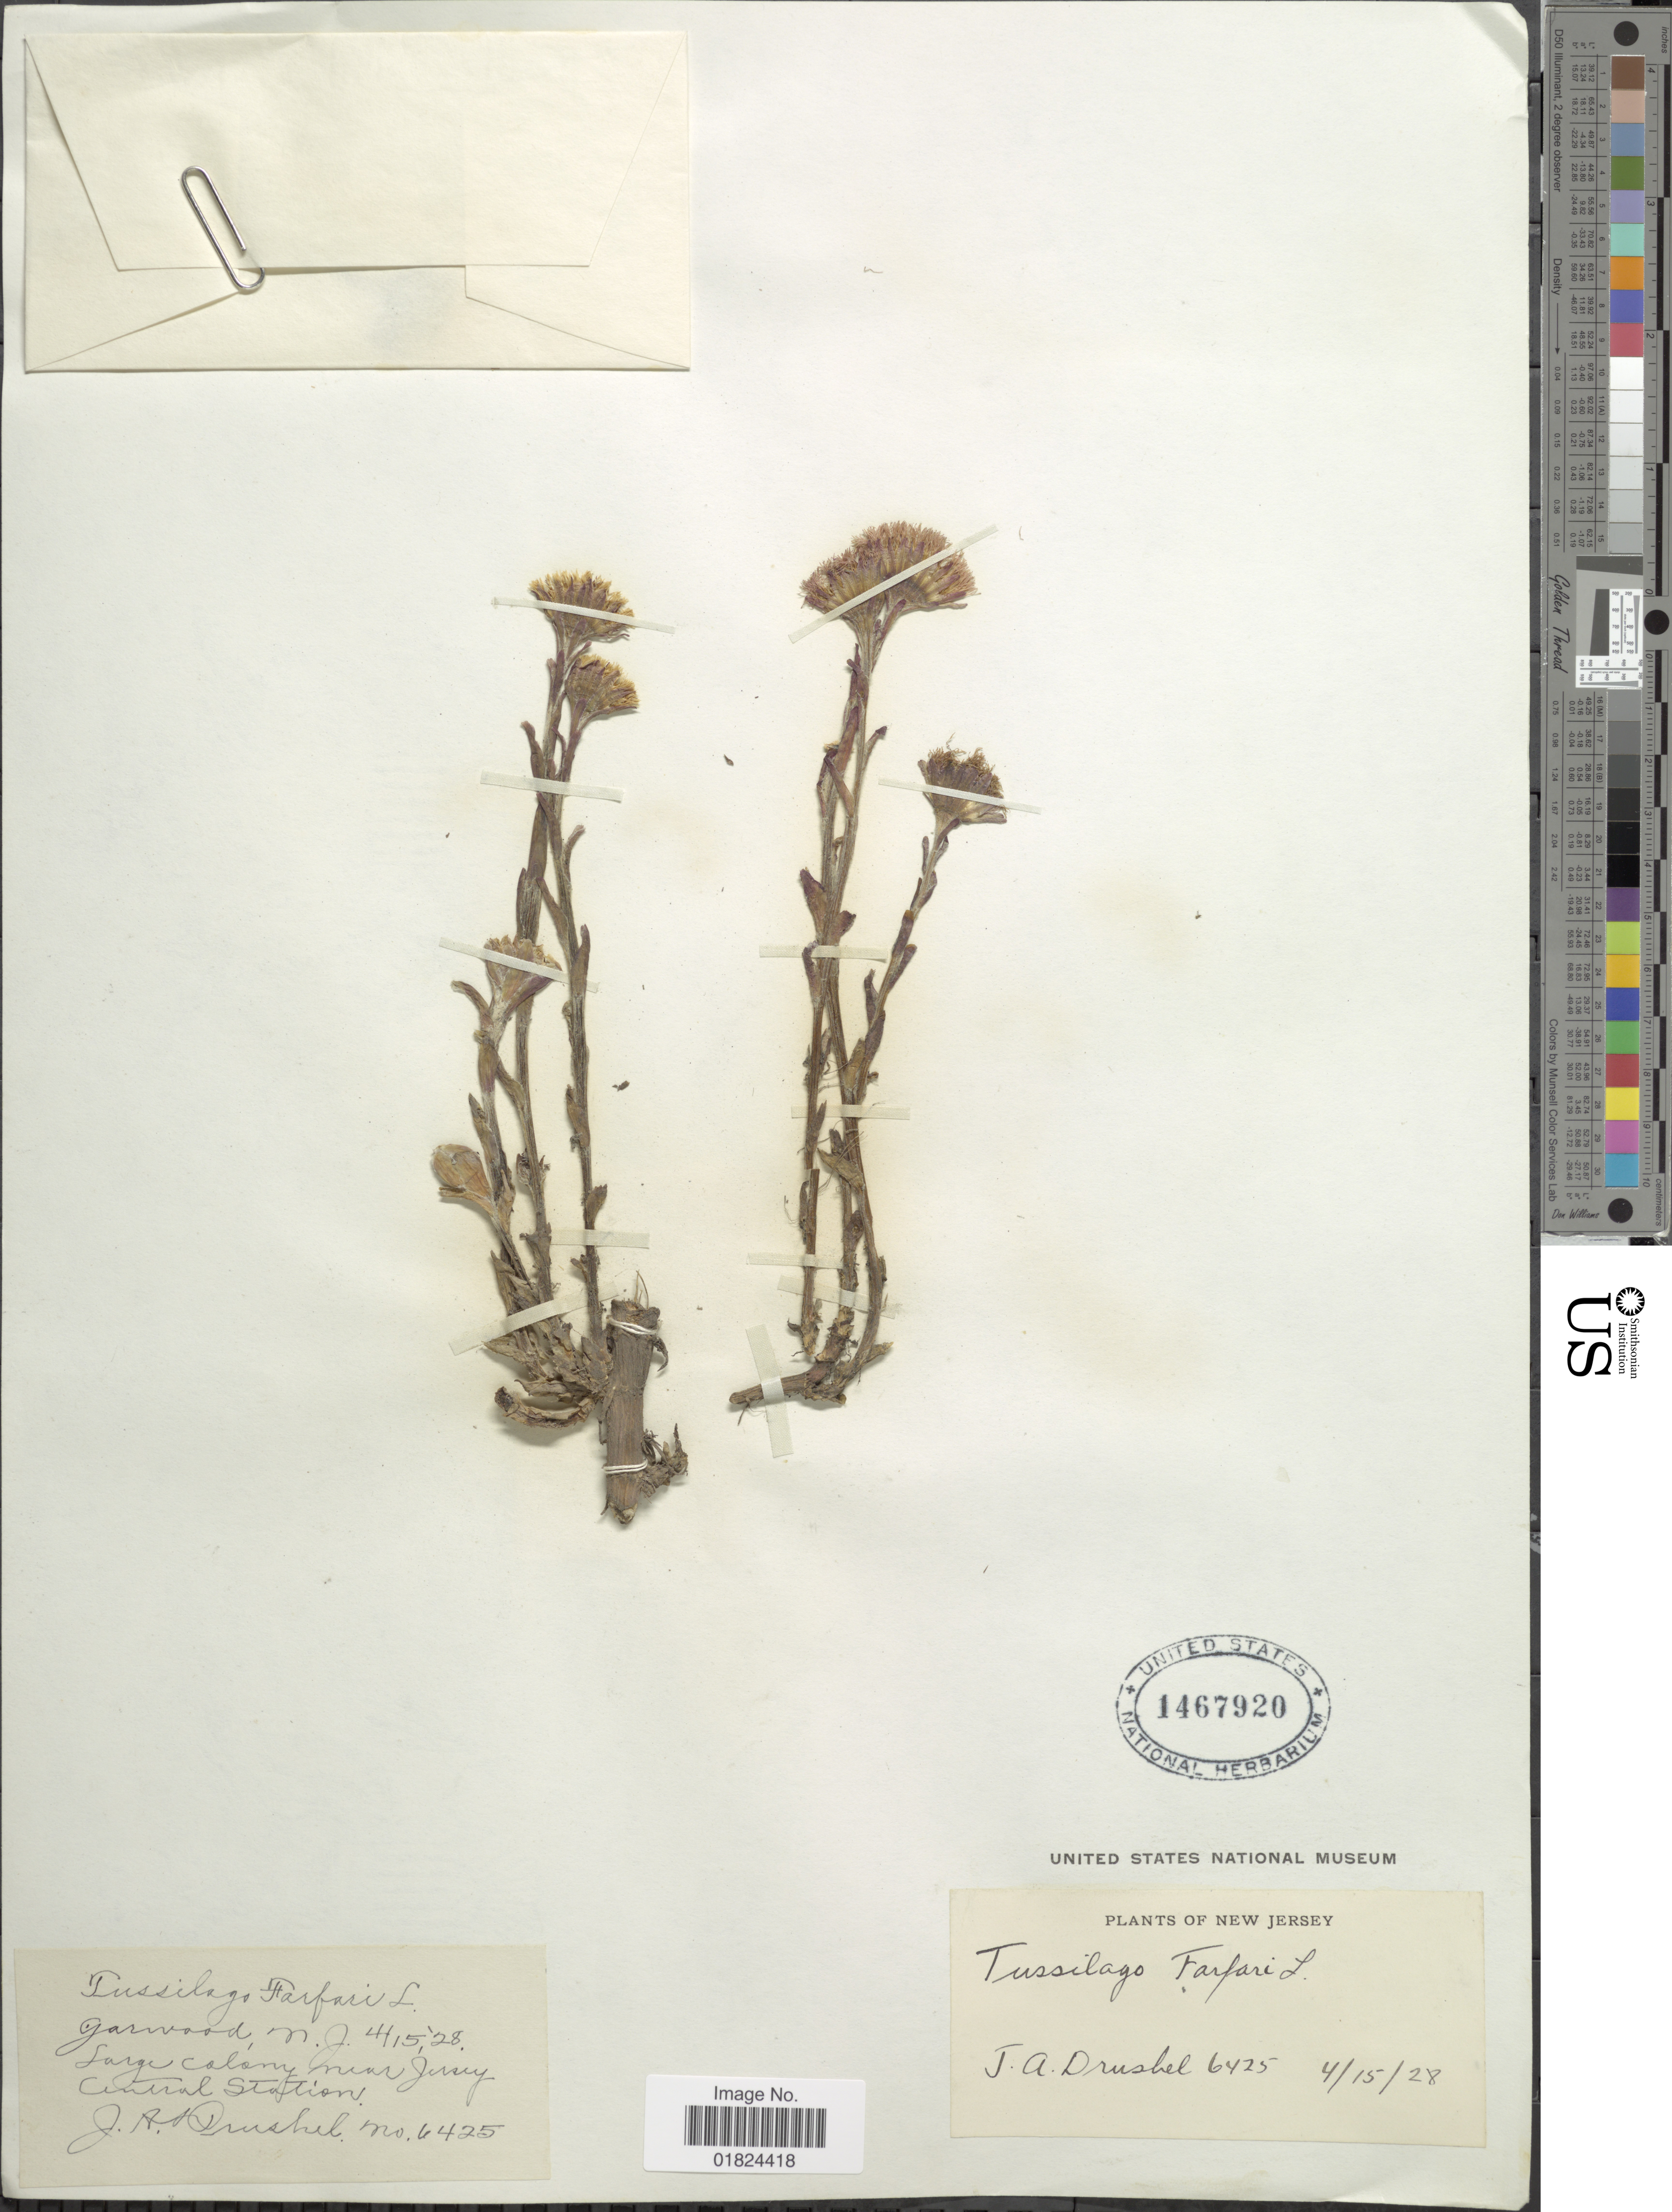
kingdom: Plantae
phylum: Tracheophyta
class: Magnoliopsida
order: Asterales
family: Asteraceae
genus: Tussilago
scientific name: Tussilago farfara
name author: L.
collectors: J. A. Drushel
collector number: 6425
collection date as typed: Transcribed d/m/y: 15/4/28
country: United States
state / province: New Jersey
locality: Garwood, Large colony near Jersey Central Station.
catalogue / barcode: US 1467920